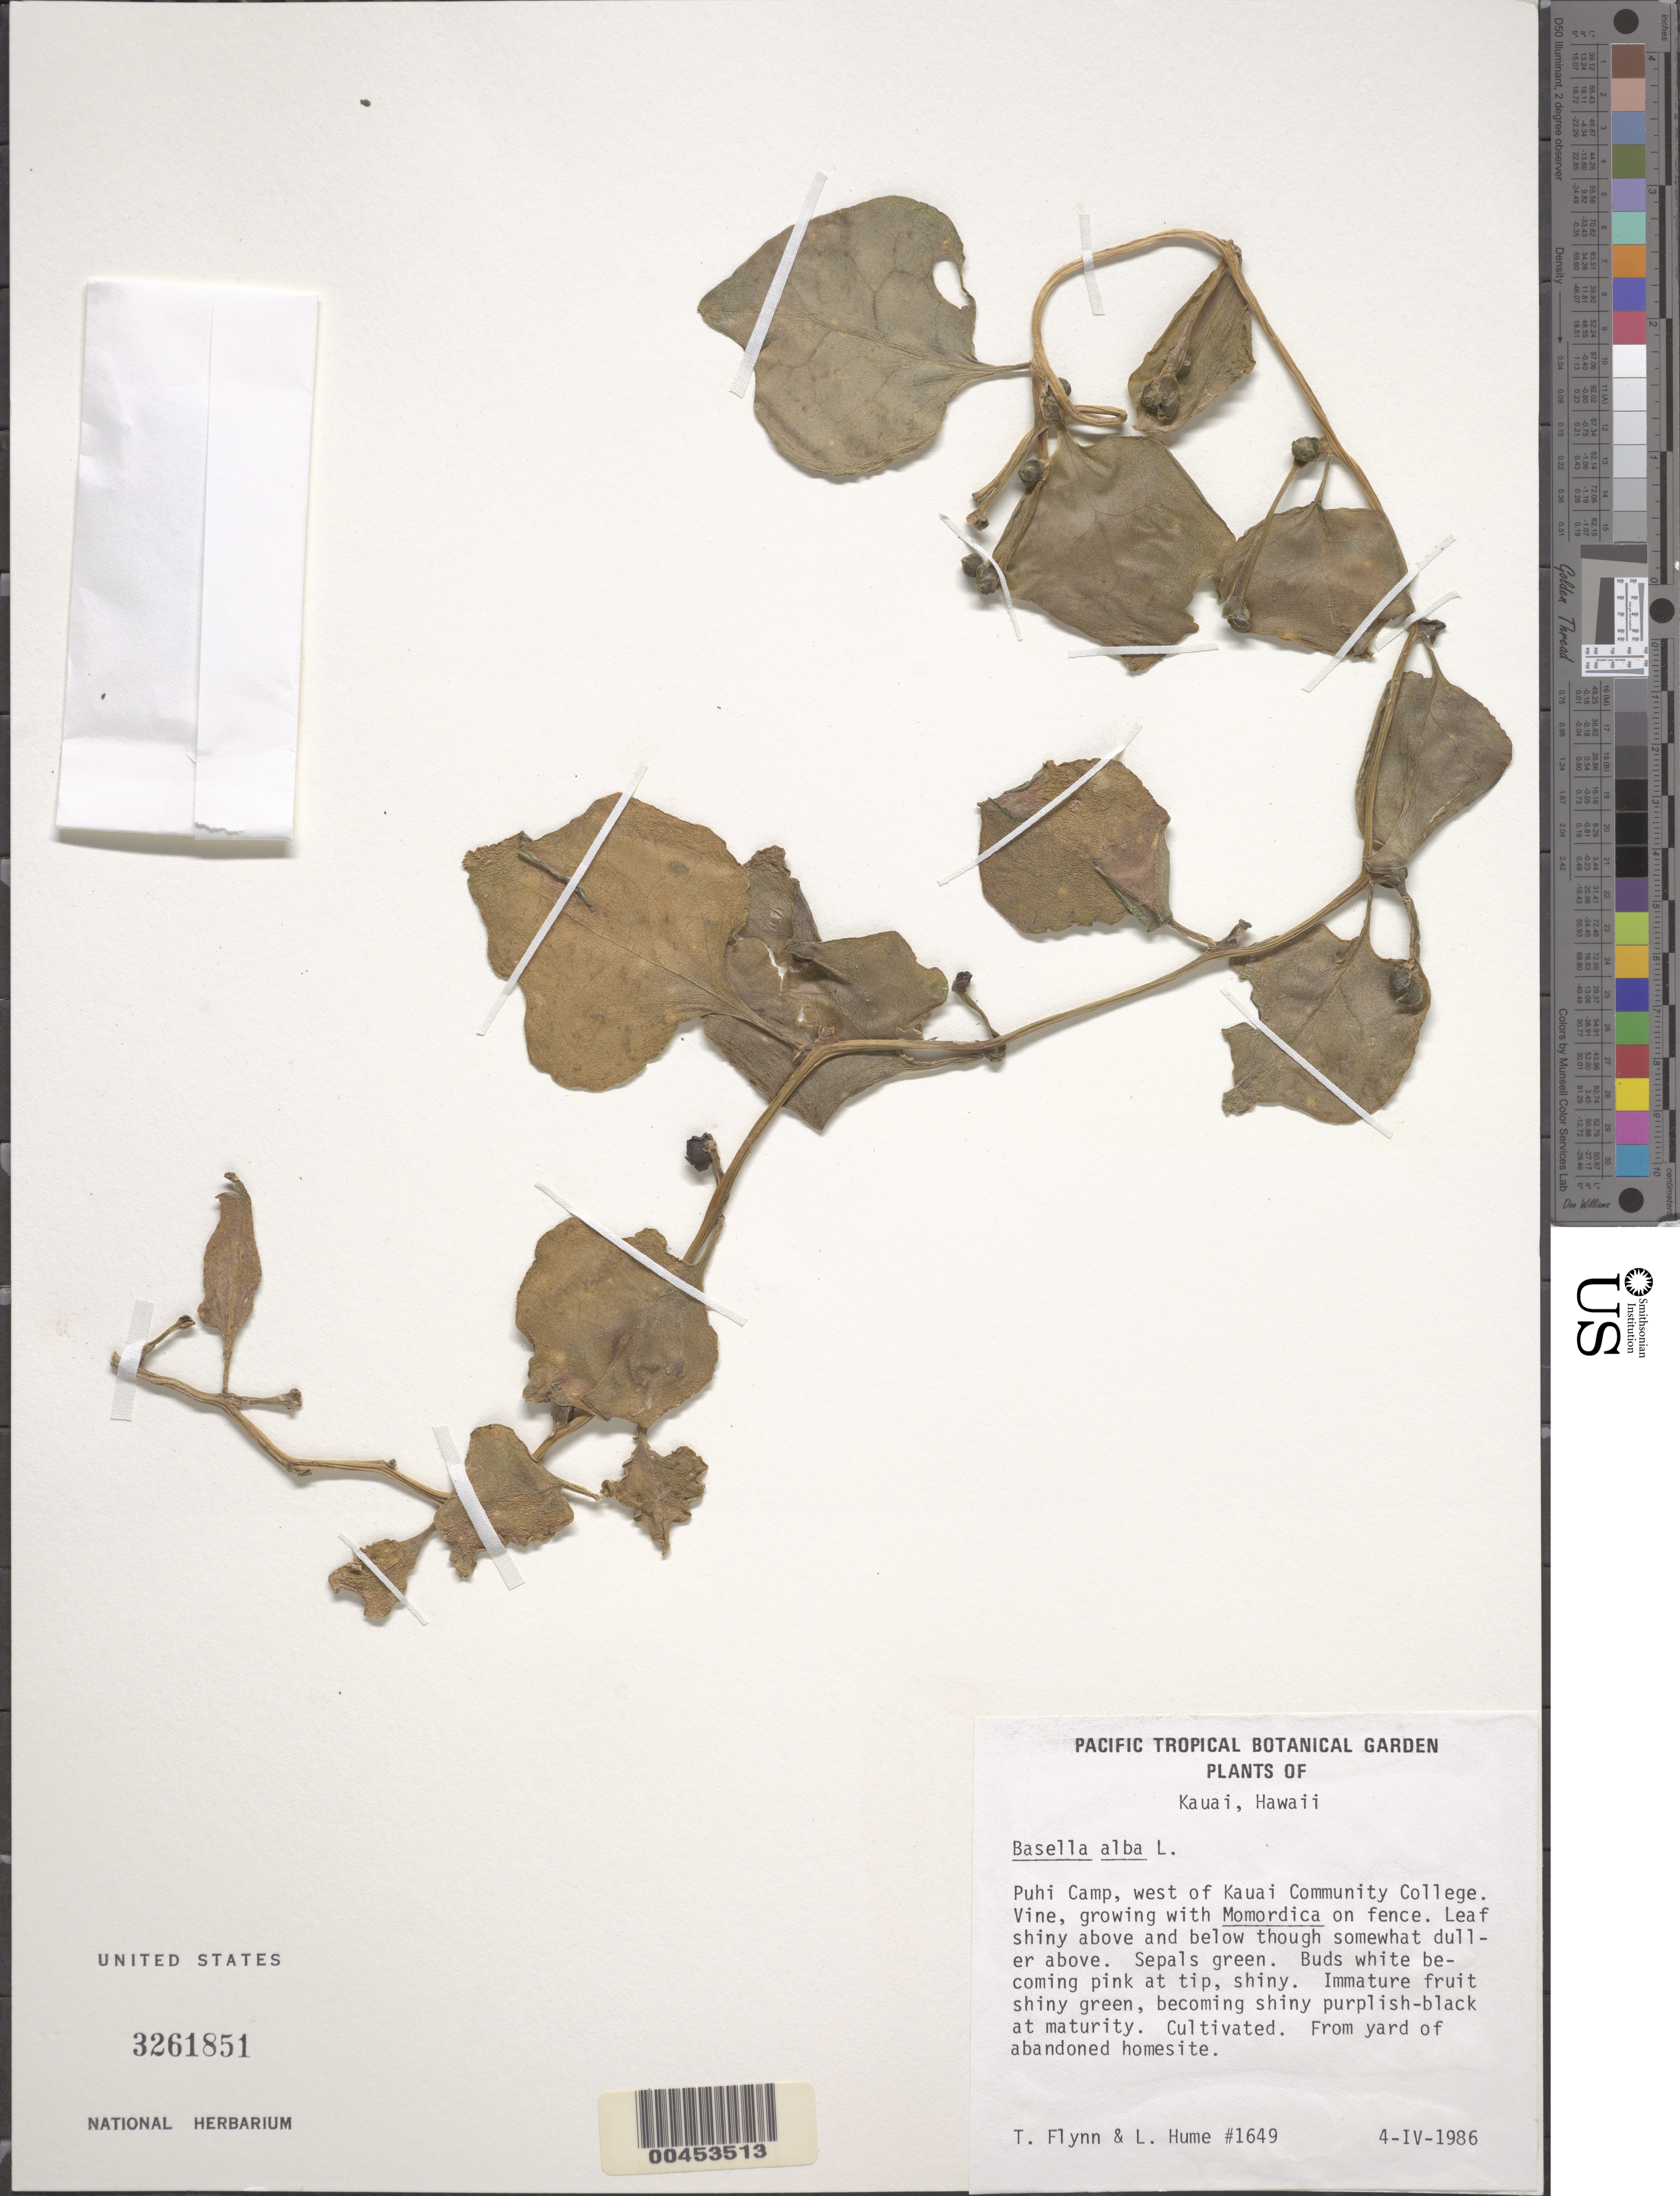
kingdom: Plantae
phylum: Tracheophyta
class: Magnoliopsida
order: Caryophyllales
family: Basellaceae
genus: Basella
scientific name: Basella alba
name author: L.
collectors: T. W. Flynn & L. Hume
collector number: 1649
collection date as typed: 04 Apr 1986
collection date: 1986-04-04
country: United States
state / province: Hawaii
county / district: Kauai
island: Kaua'i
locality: Puhi camp, w of kauai community college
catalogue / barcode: US 3261851